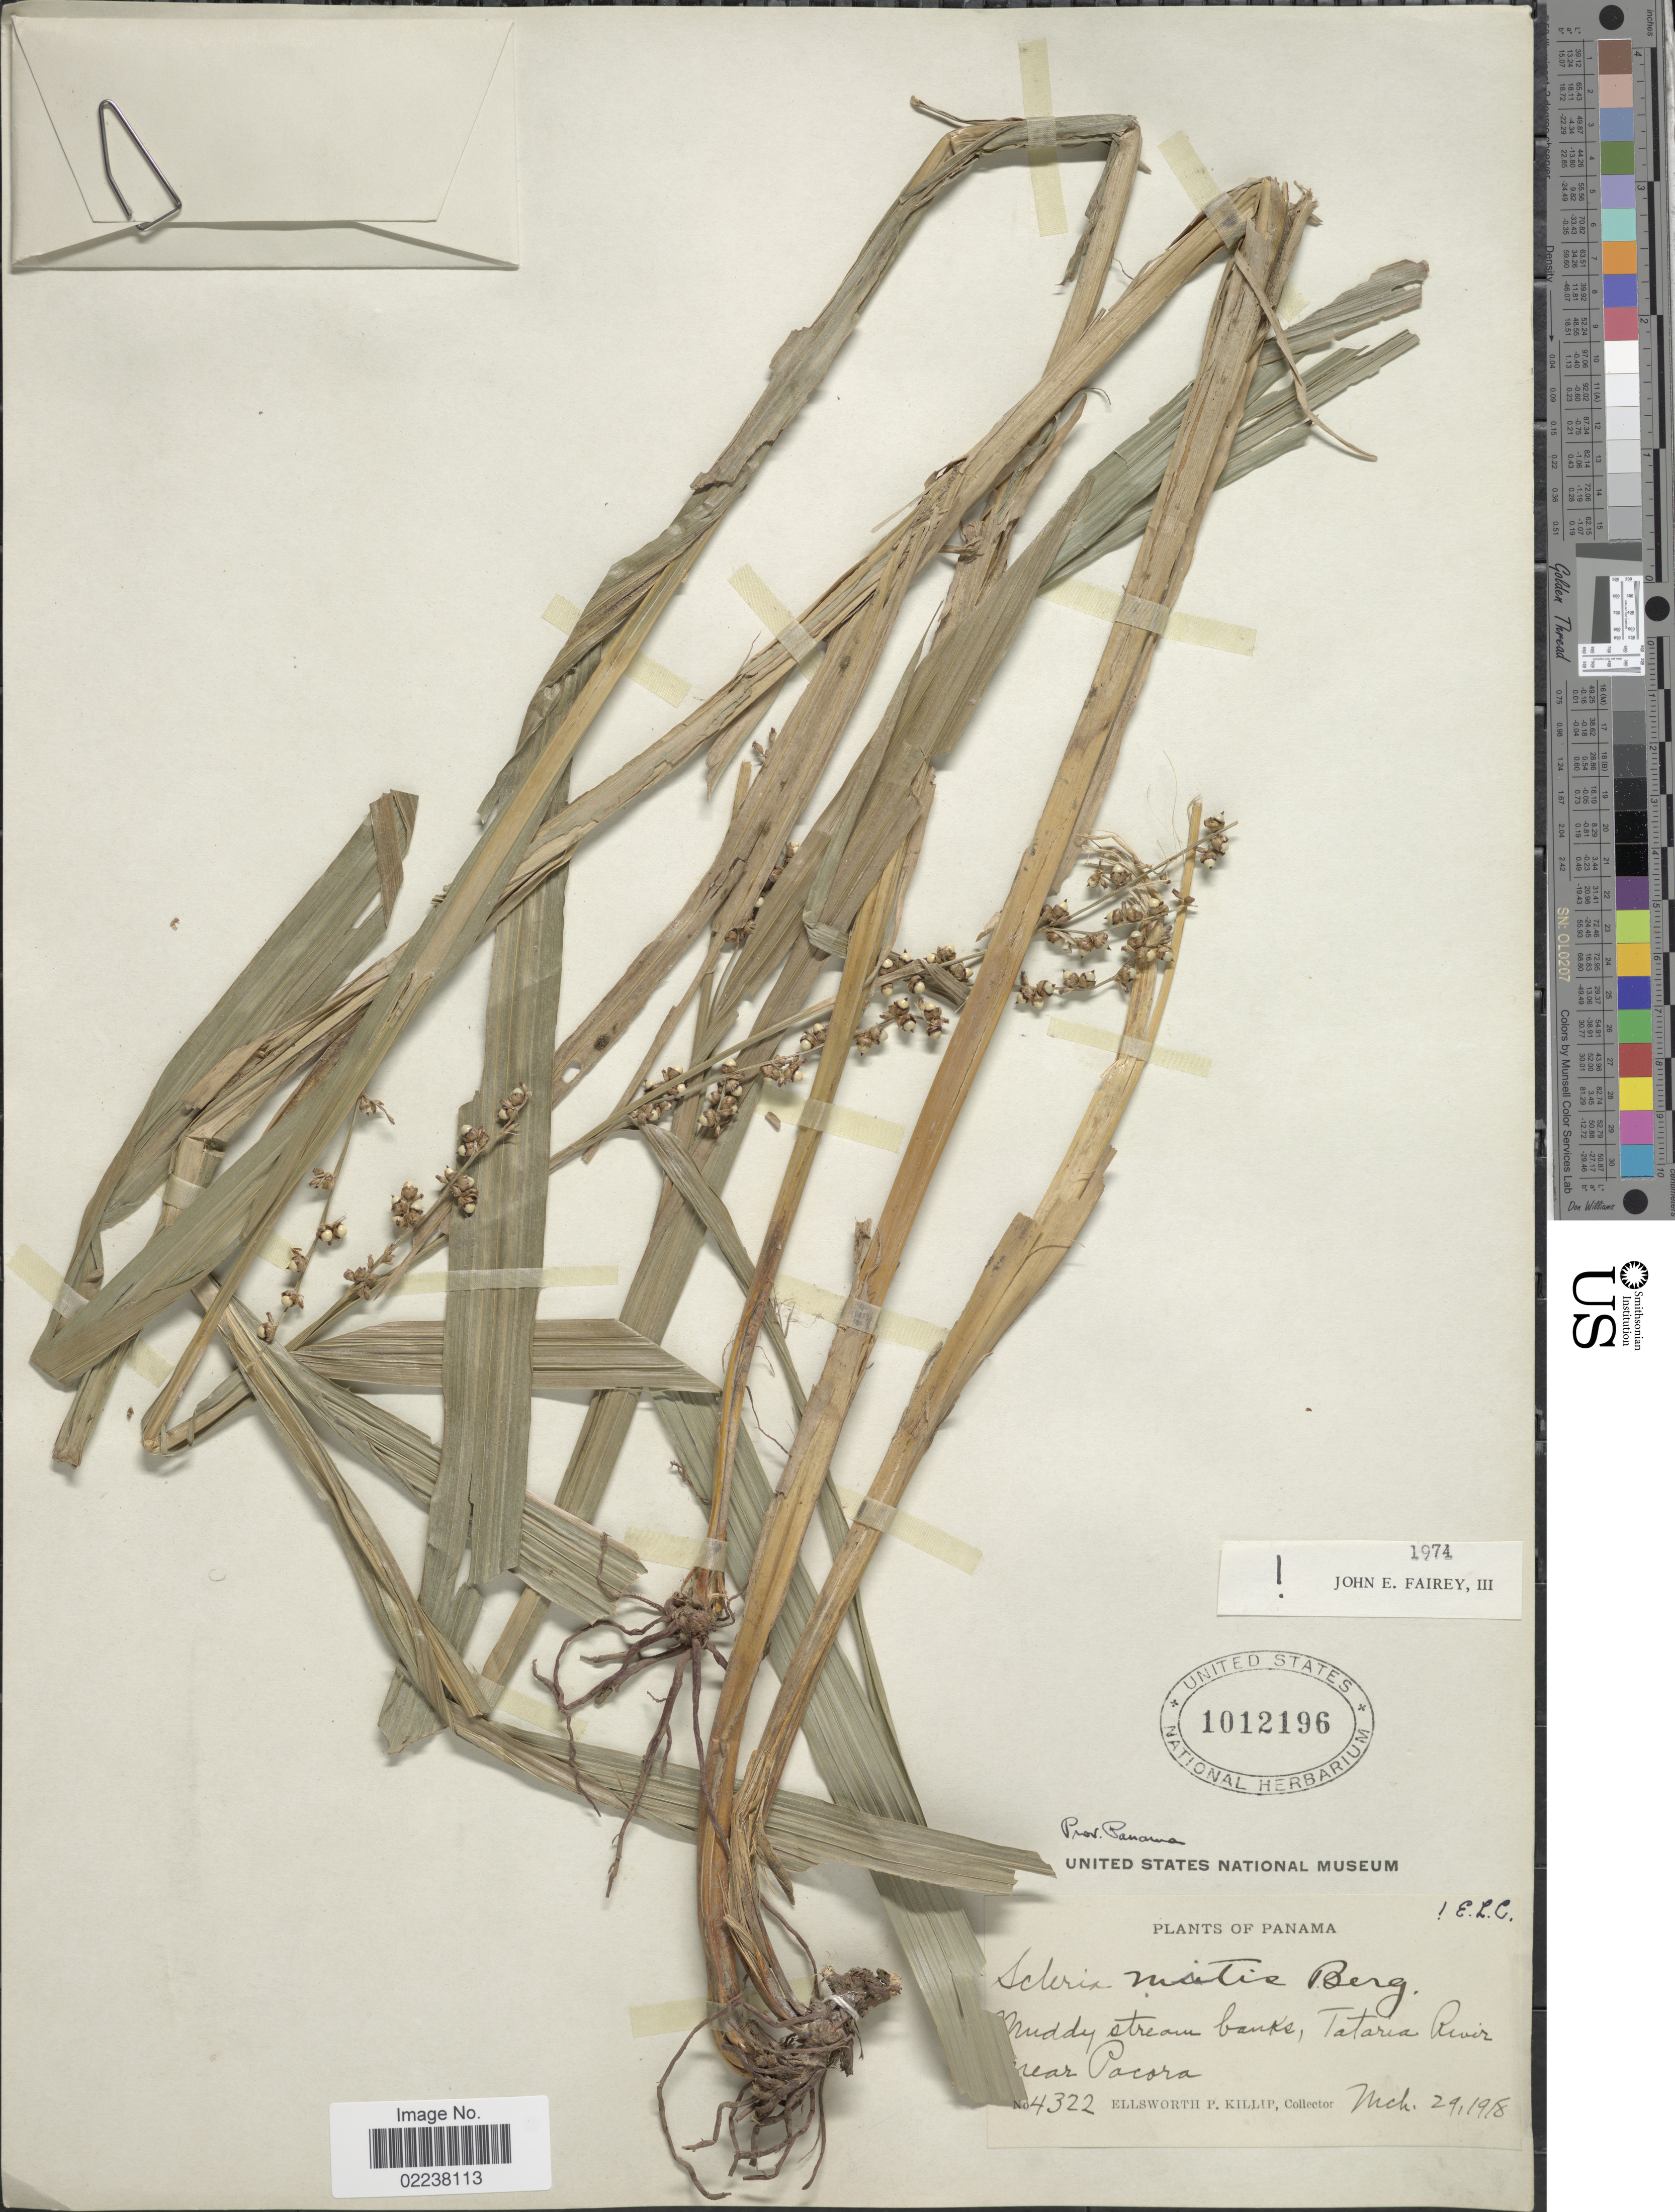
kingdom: Plantae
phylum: Tracheophyta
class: Liliopsida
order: Poales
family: Cyperaceae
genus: Scleria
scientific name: Scleria mitis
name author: P.J. Bergius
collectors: E. P. Killip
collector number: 4322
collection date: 1918-03-29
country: Panama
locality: Tataria River, near Pocora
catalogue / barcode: US 1012196